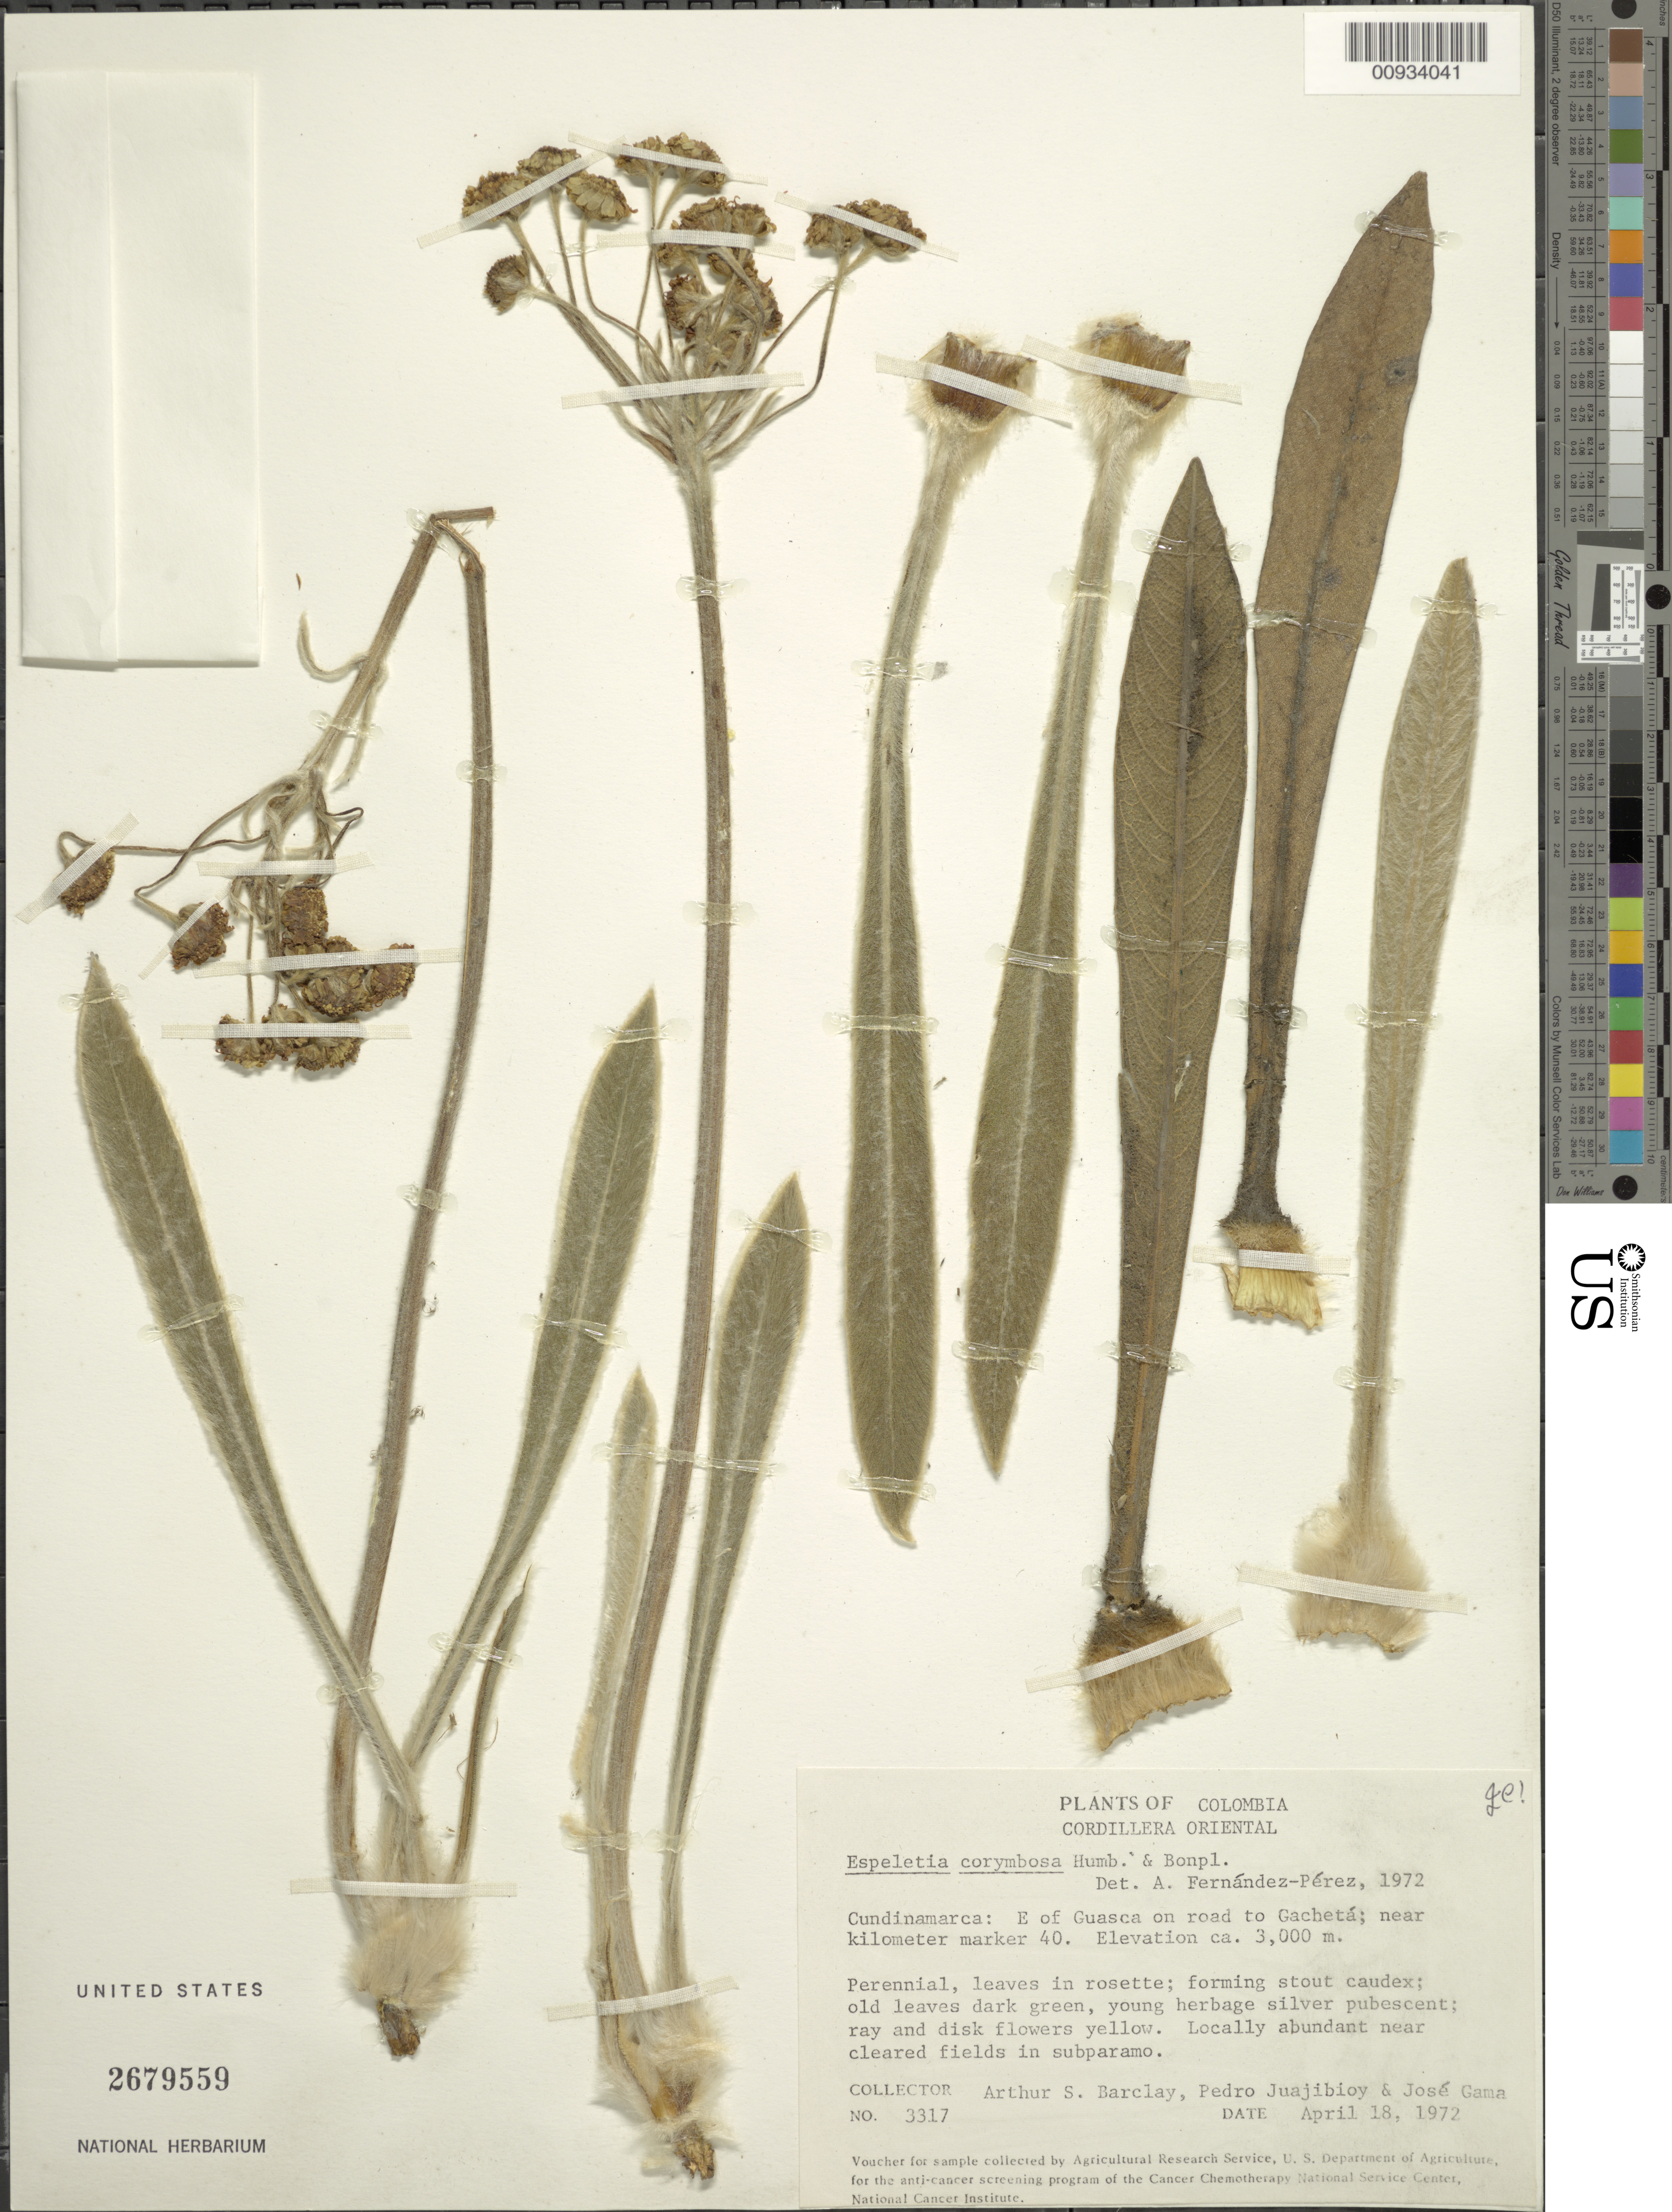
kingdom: Plantae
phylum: Tracheophyta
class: Magnoliopsida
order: Asterales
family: Asteraceae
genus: Espeletia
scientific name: Espeletia corymbosa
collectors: A. S. Barclay, P. Juajibioy & J. Gama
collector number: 3317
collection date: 1972-04-18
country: Colombia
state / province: Cundinamarca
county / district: Guasca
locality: E of Guasca on road to Guachetá; near kilometer marker 40.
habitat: Cleared fields in subpáramo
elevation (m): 3000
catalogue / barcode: US 2679559